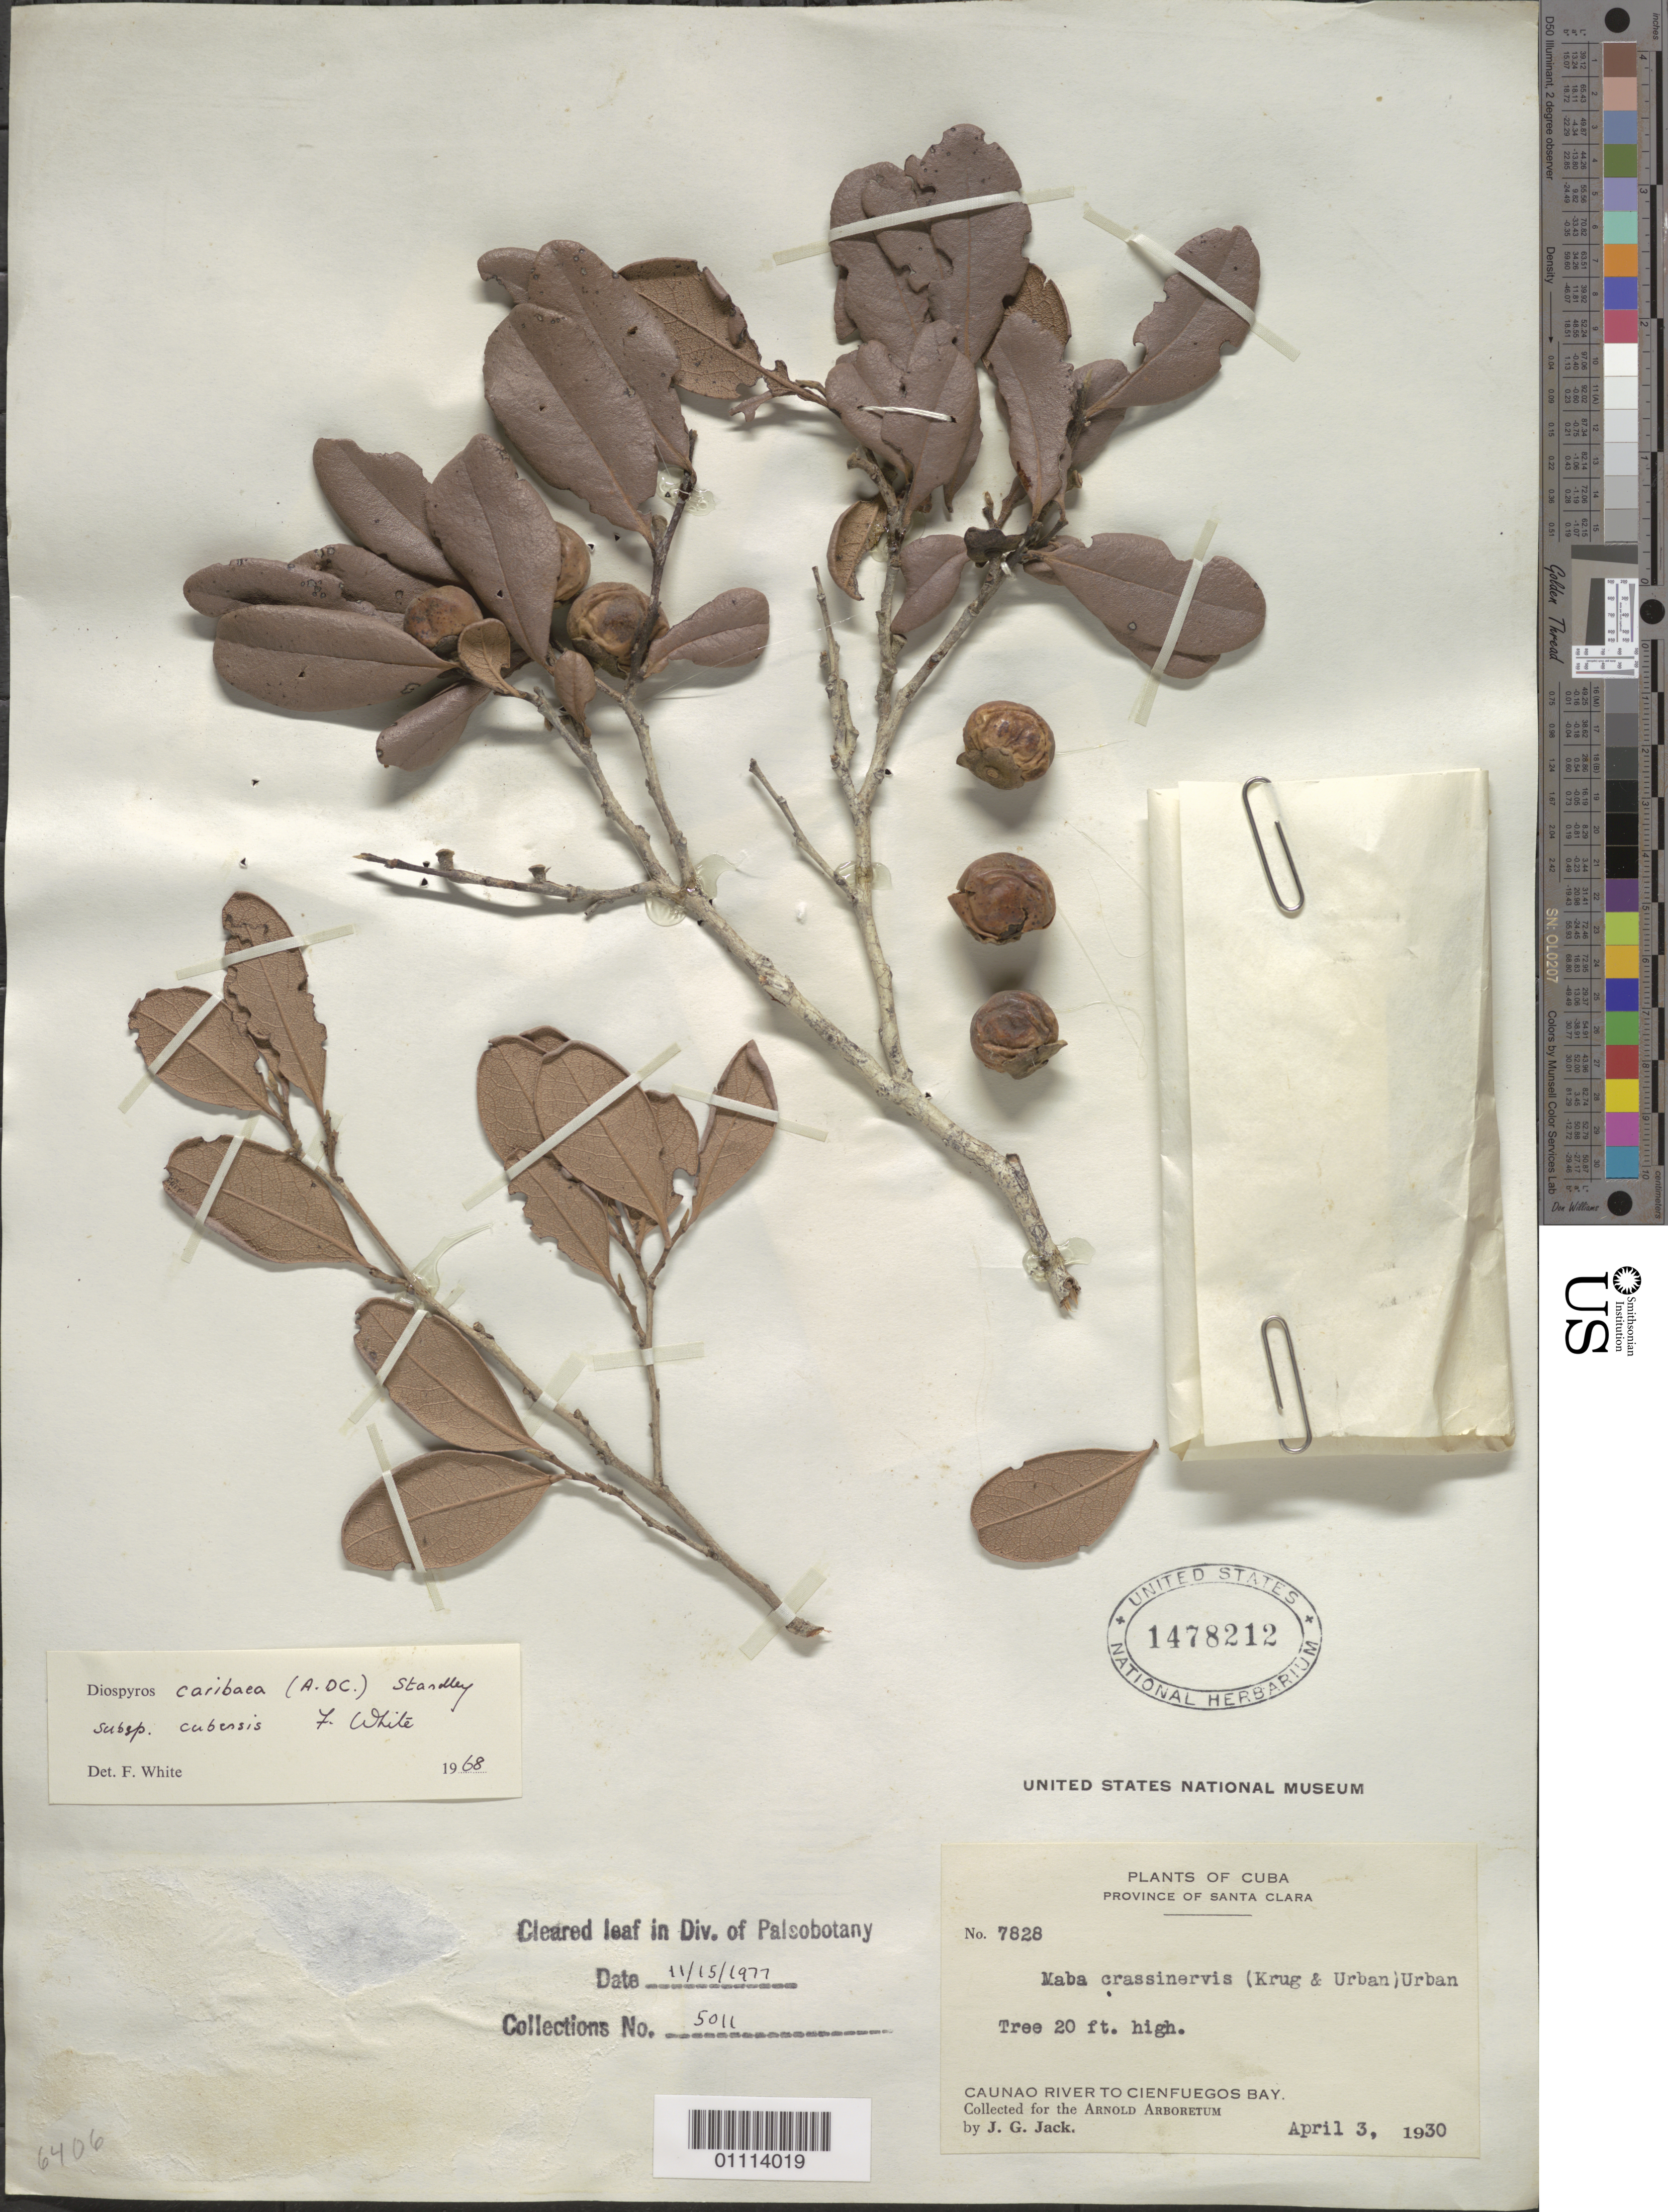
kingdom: Plantae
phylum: Tracheophyta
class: Magnoliopsida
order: Ericales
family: Ebenaceae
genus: Diospyros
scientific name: Diospyros caribaea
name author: (A. DC.) Standl.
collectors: J. G. Jack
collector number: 7828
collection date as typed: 03 Apr 1930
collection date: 1930-04-03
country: Cuba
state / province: Cienfuegos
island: Cuba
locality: Caunao River to Cienfuegos Bay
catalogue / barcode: US 1478212